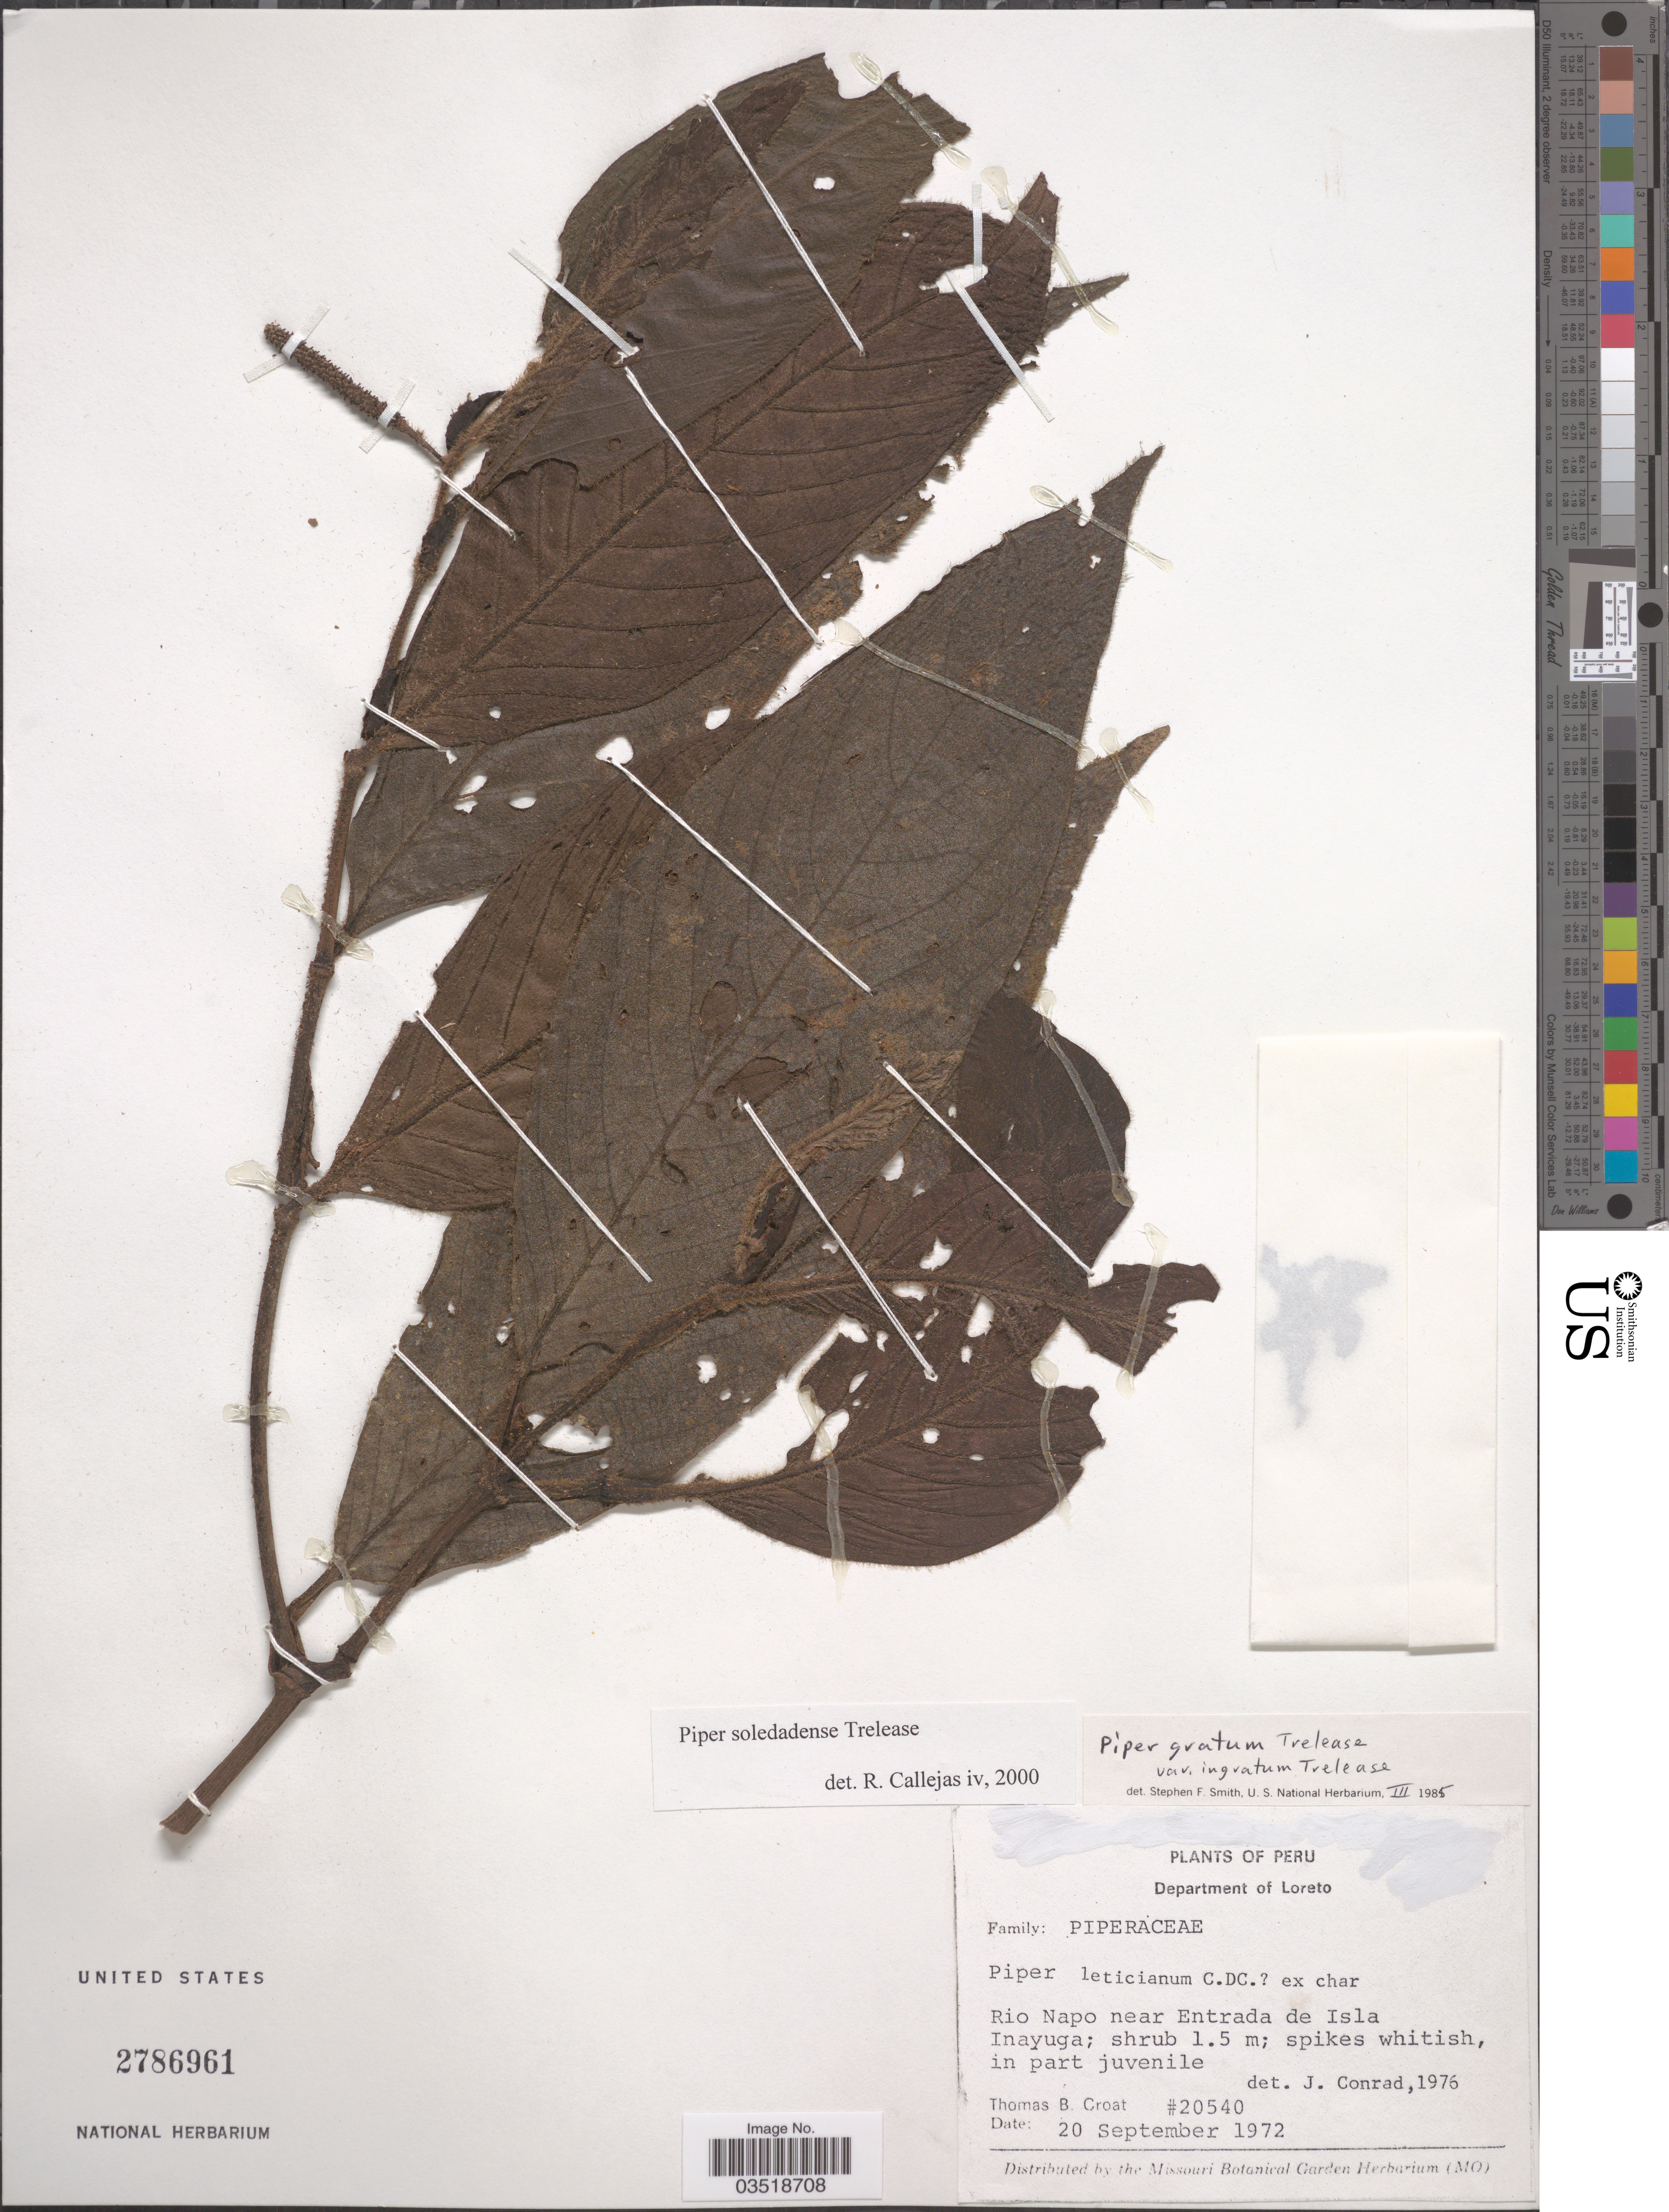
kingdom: Plantae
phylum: Tracheophyta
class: Magnoliopsida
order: Piperales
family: Piperaceae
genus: Piper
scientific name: Piper soledadense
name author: Trel. in J.F. Macbr.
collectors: T. B. Croat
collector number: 20540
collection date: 1972-09-20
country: Peru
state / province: Loreto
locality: Department of Loreto. Rio Napo near Entrada de Isla Inayuga.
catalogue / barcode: US 2786961